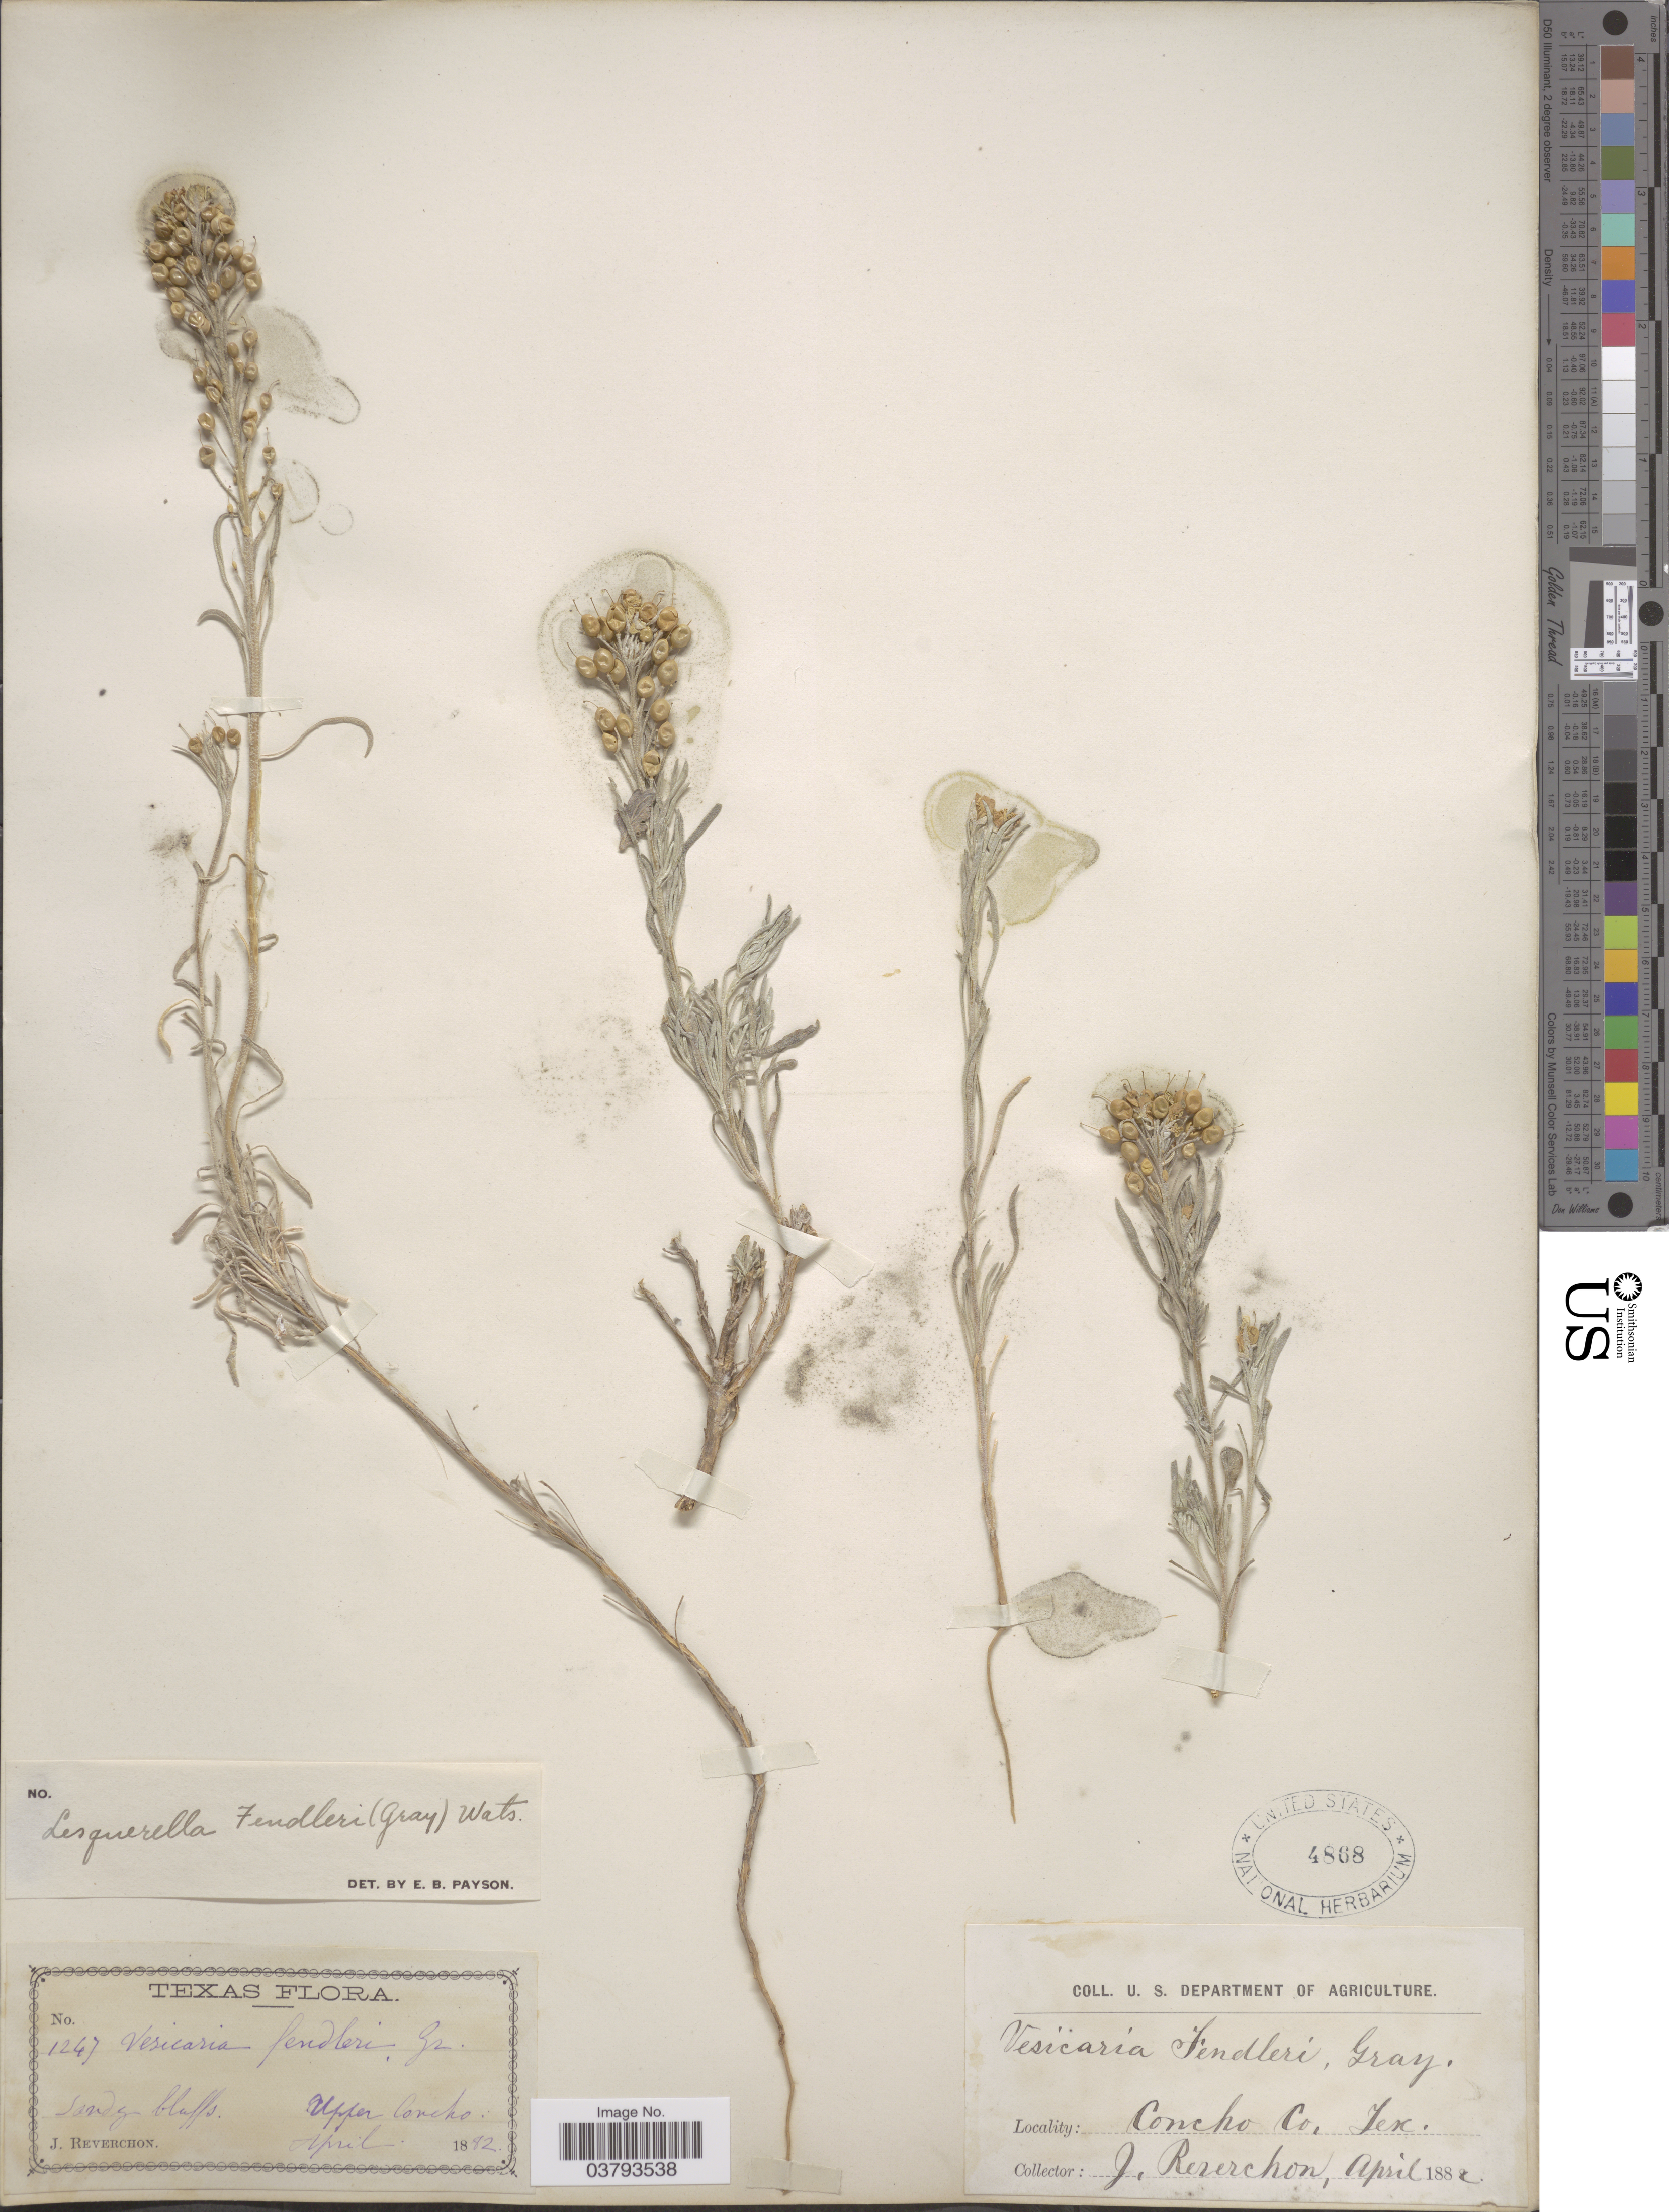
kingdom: Plantae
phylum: Tracheophyta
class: Magnoliopsida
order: Brassicales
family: Brassicaceae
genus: Lesquerella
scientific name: Lesquerella fendleri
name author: (A. Gray) S. Watson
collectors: J. Reverchon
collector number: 1247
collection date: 1882-04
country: United States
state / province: Texas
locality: Sandy bluffs. Upper Concho. Concho Co.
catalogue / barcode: US 4868